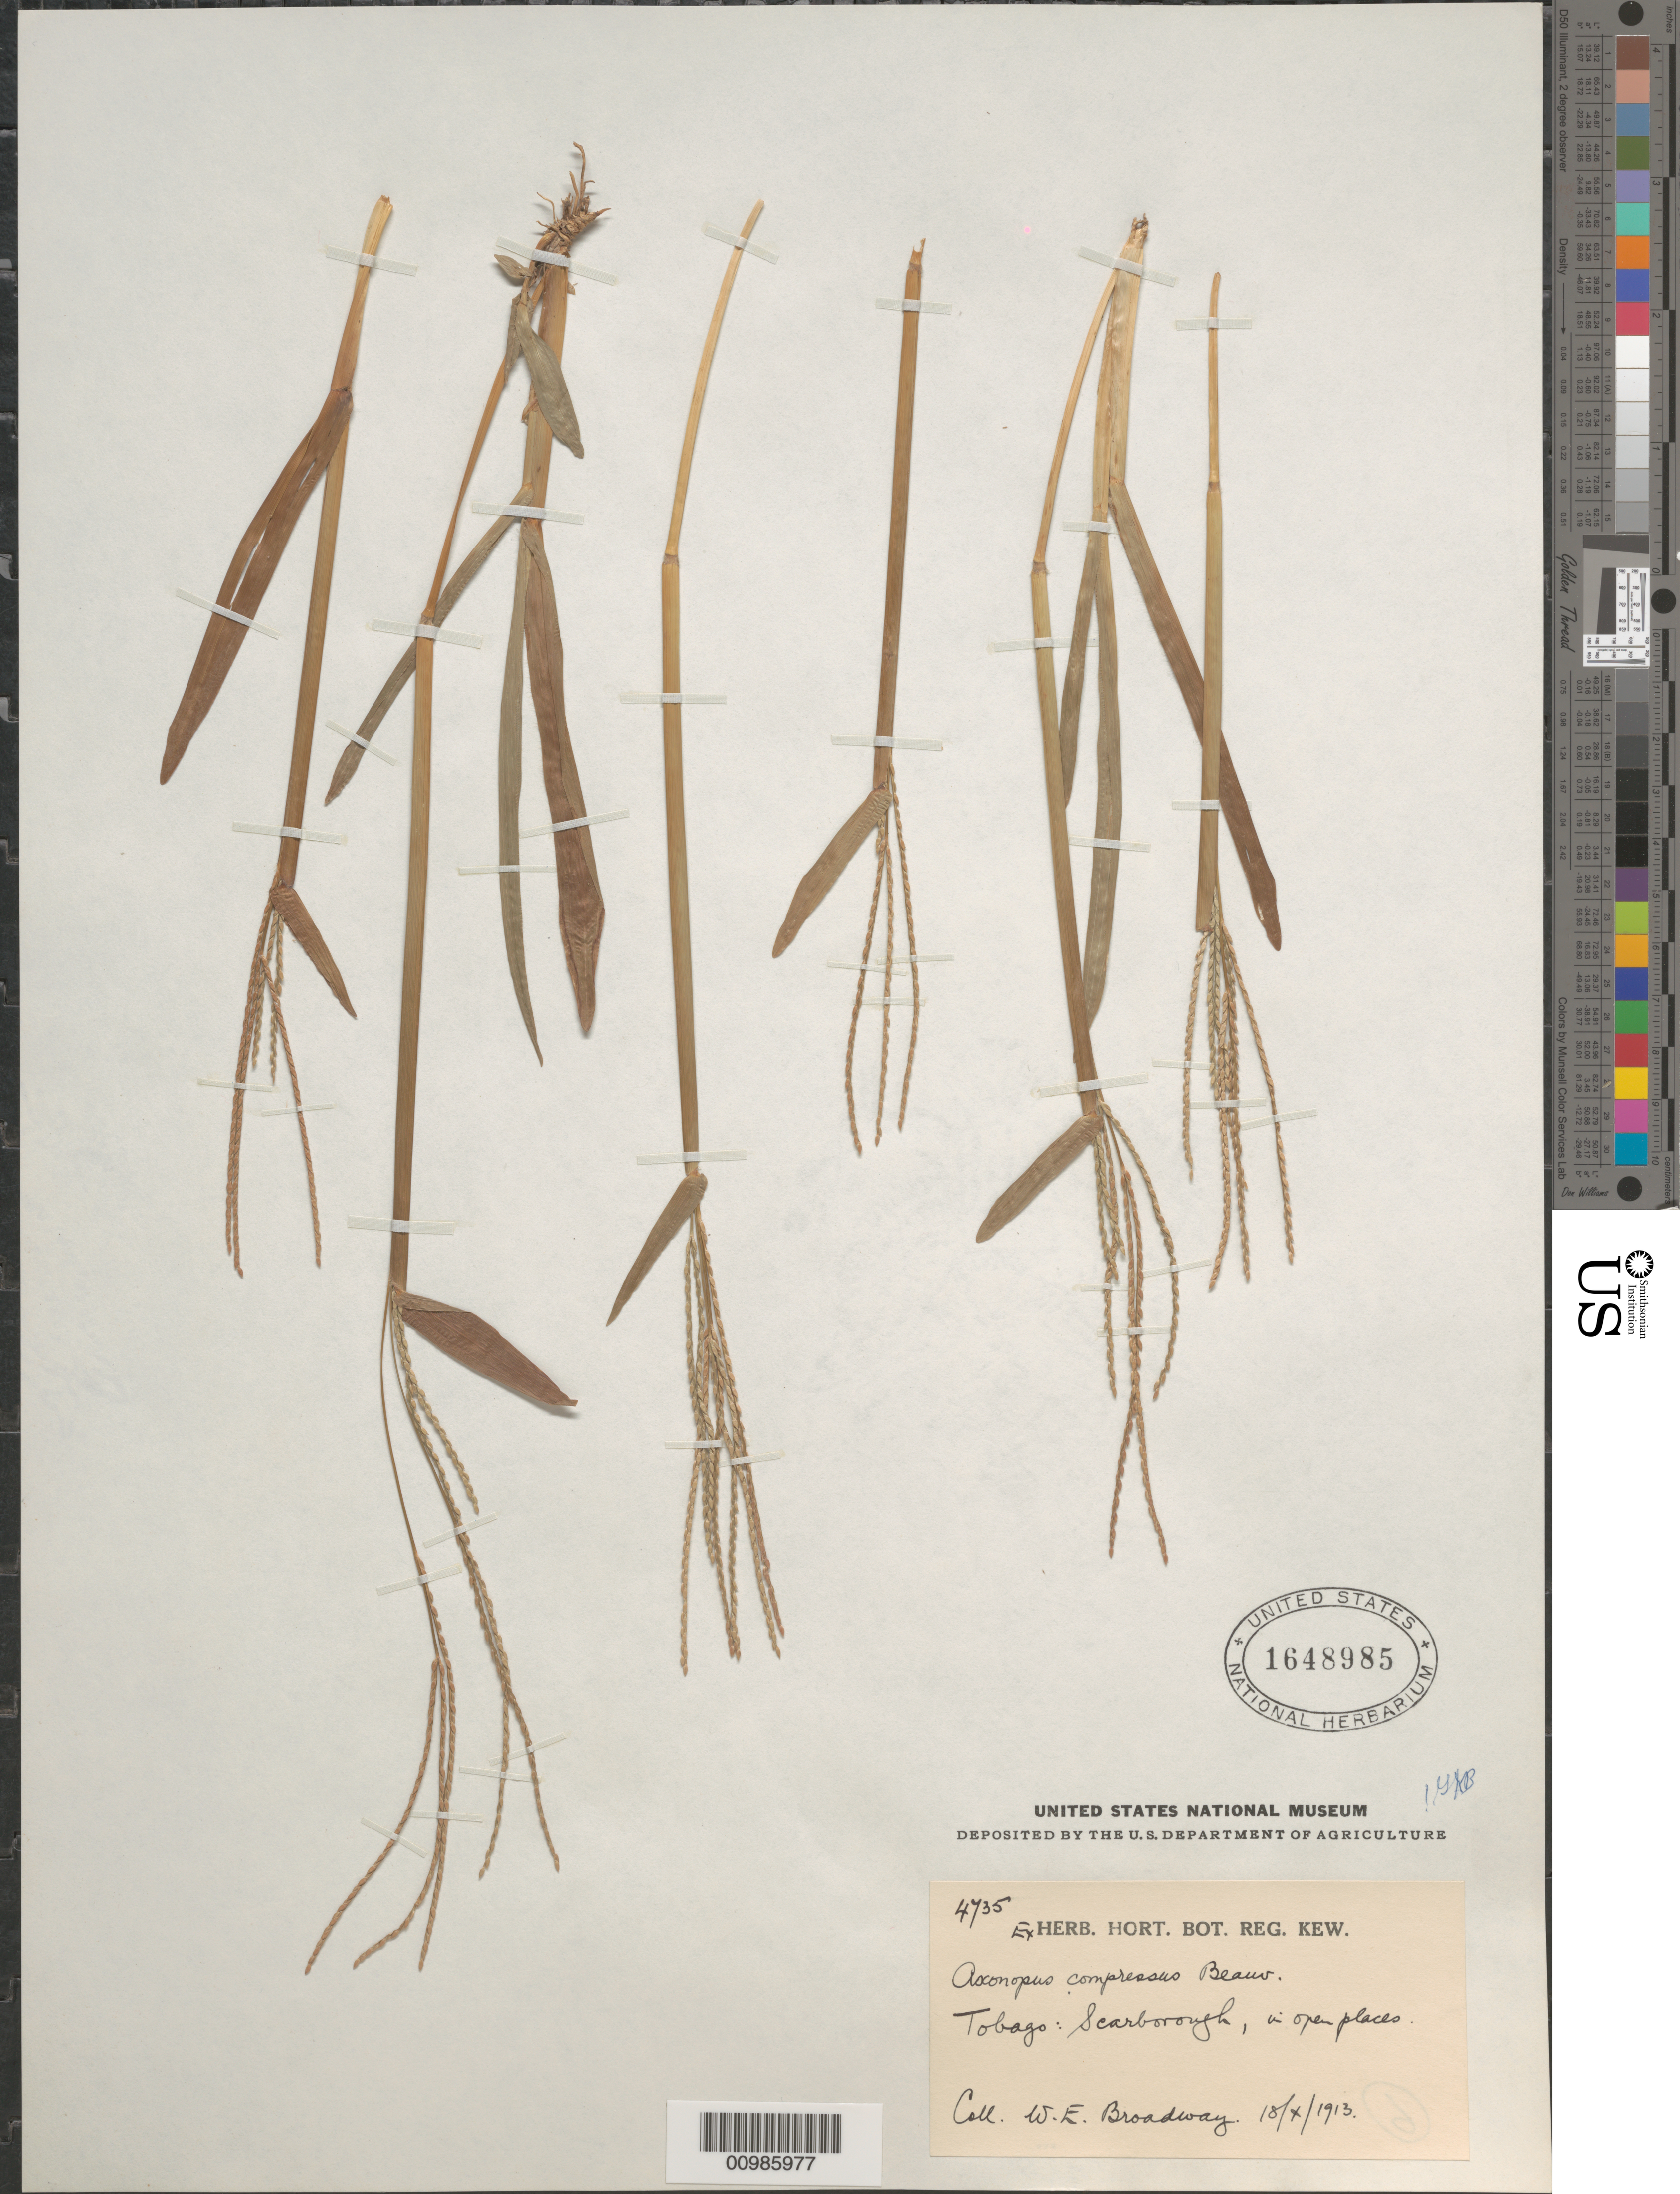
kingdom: Plantae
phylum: Tracheophyta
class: Liliopsida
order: Poales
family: Poaceae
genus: Axonopus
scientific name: Axonopus compressus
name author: (Sw.) P. Beauv.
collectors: W. E. Broadway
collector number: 4735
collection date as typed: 18 Jan 1913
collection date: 1913-01-18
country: Trinidad and Tobago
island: Tobago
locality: Scarborough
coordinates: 0 N, 0 E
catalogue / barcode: US 1648985